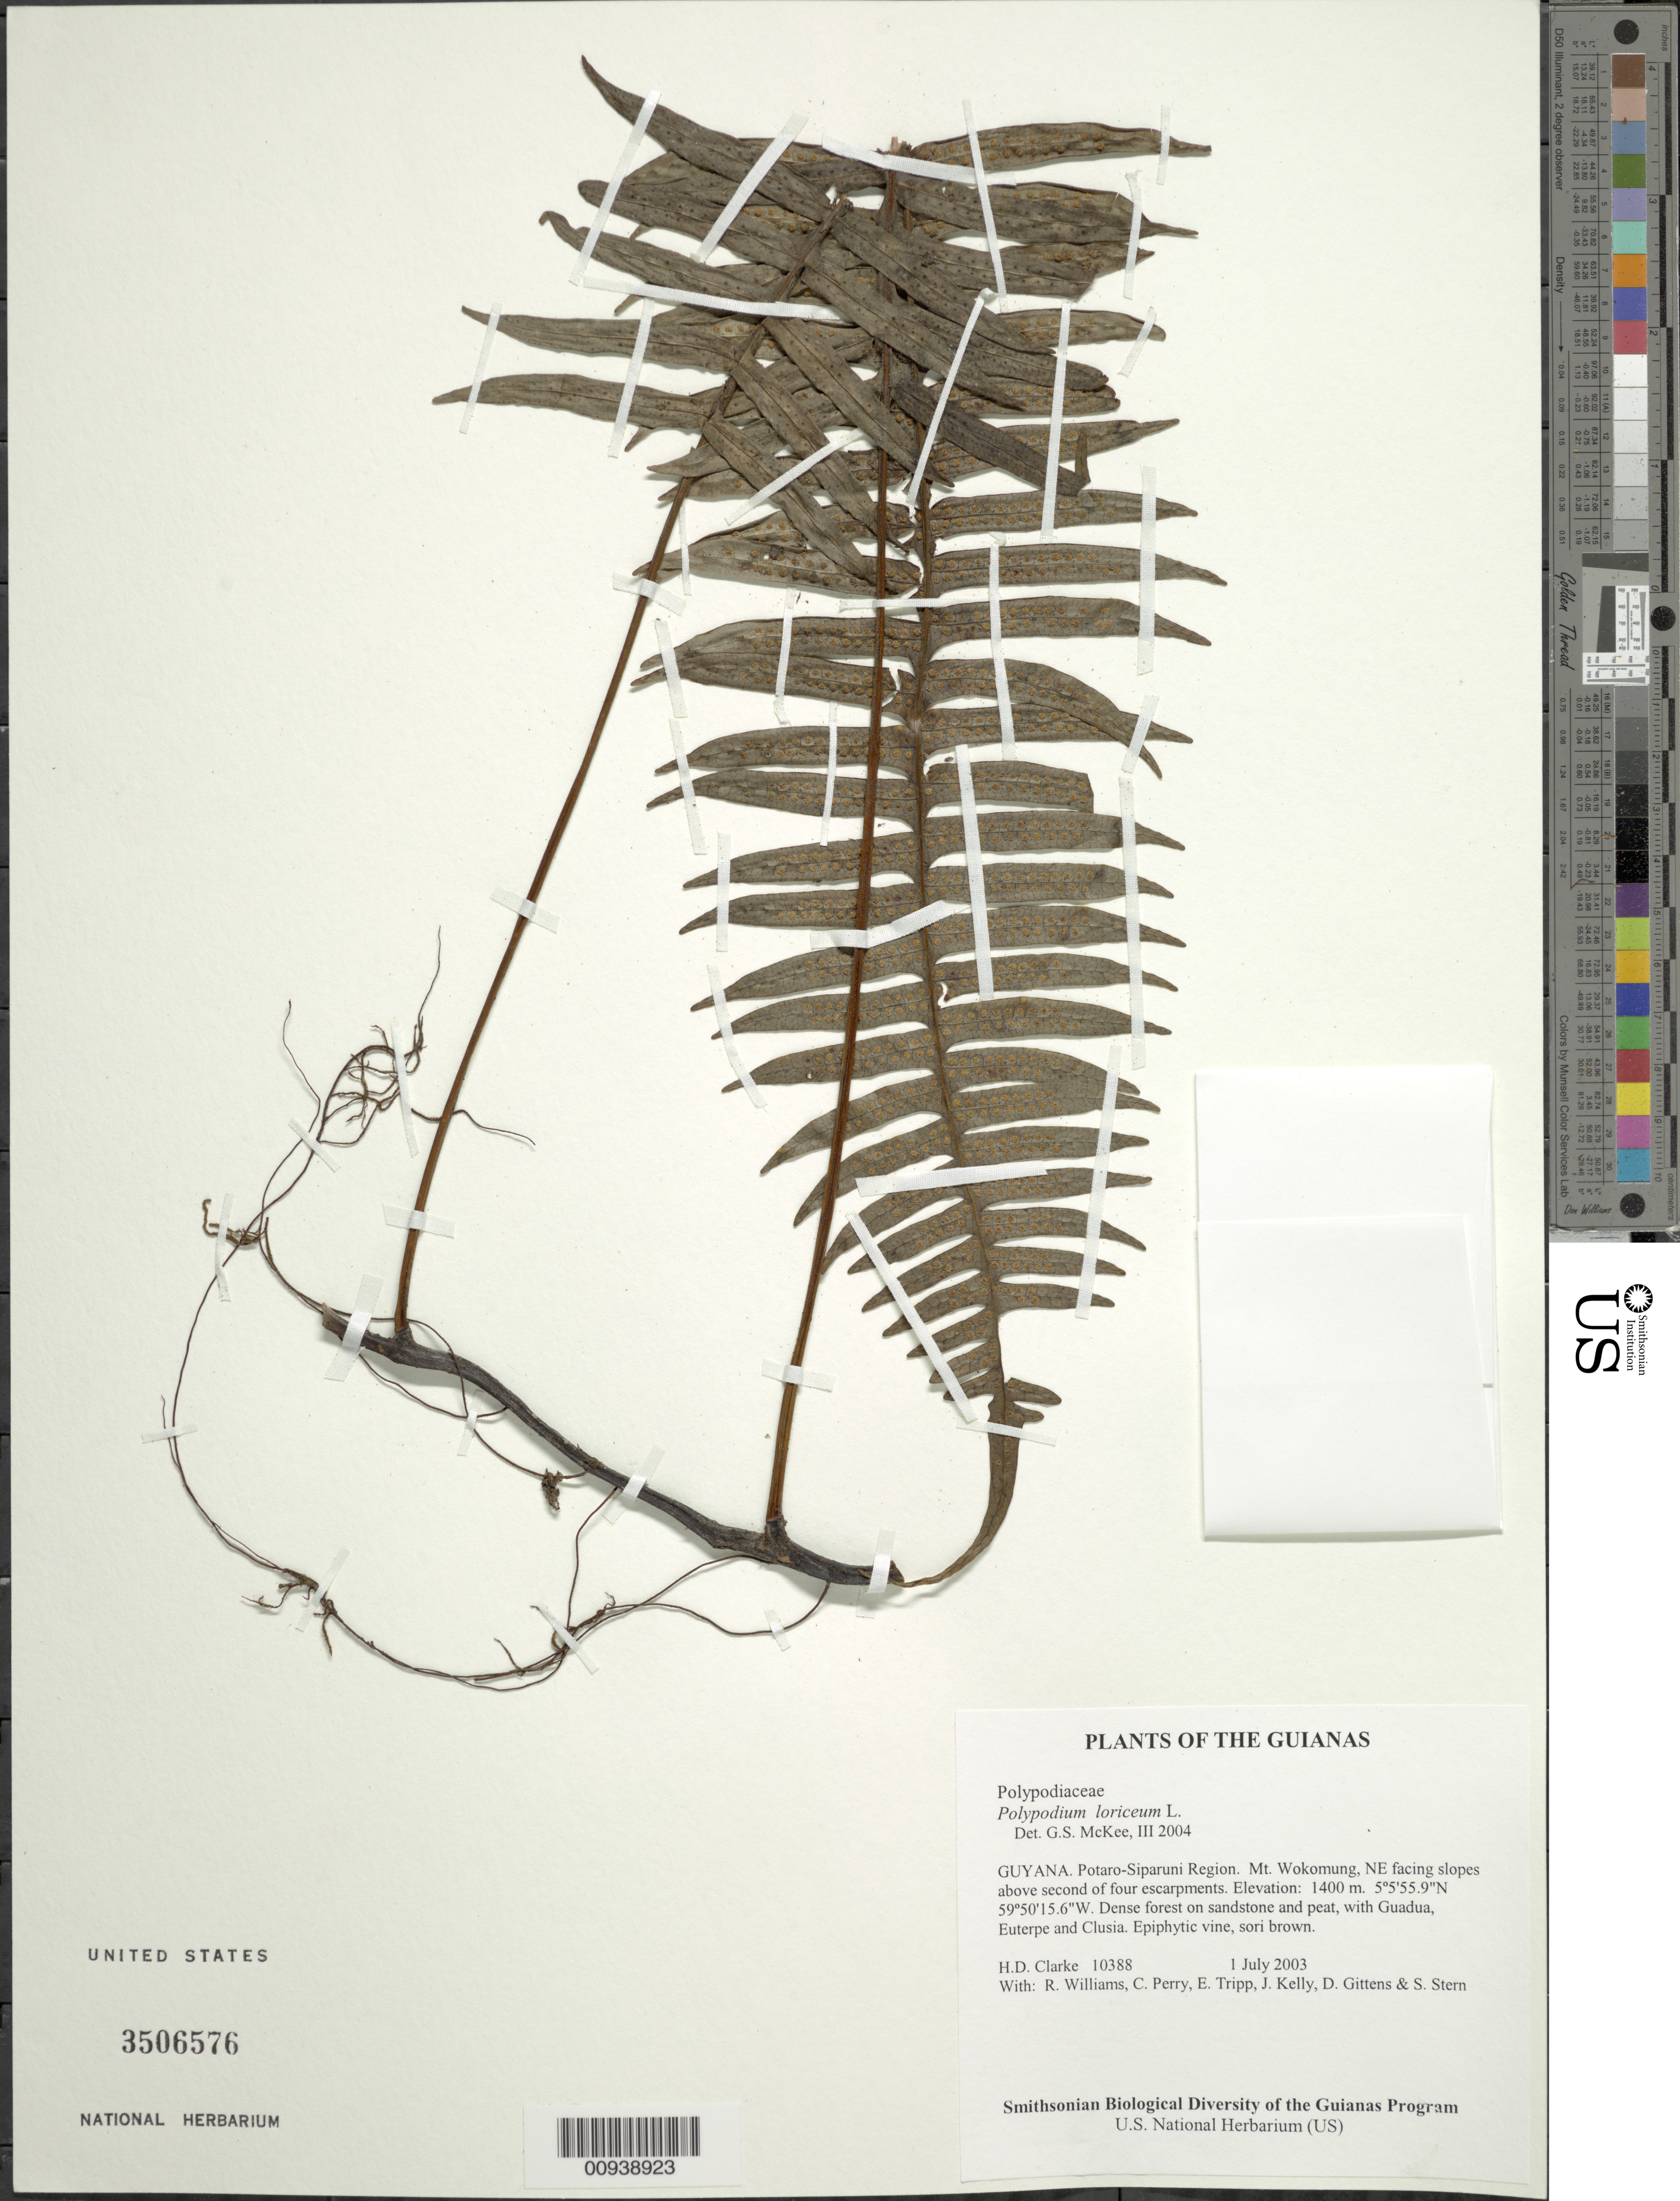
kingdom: Plantae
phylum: Tracheophyta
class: Polypodiopsida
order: Polypodiales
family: Polypodiaceae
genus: Serpocaulon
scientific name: Serpocaulon loriceum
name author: (L.) A.R. Sm.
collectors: H. D. Clarke, R. Williams, C. Perry, E. Tripp, J. Kelly, D. Gittens & S. R. Stern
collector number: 10388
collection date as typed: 1 July 2003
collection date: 2003-07-01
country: Guyana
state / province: Potaro-Siparuni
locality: Mt. Wokomung, NE facing slopes above second of four escarpments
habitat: Dense forest on sandstone and peat, with Guadua, Euterpe and Clusia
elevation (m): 1400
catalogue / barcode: US 3506576